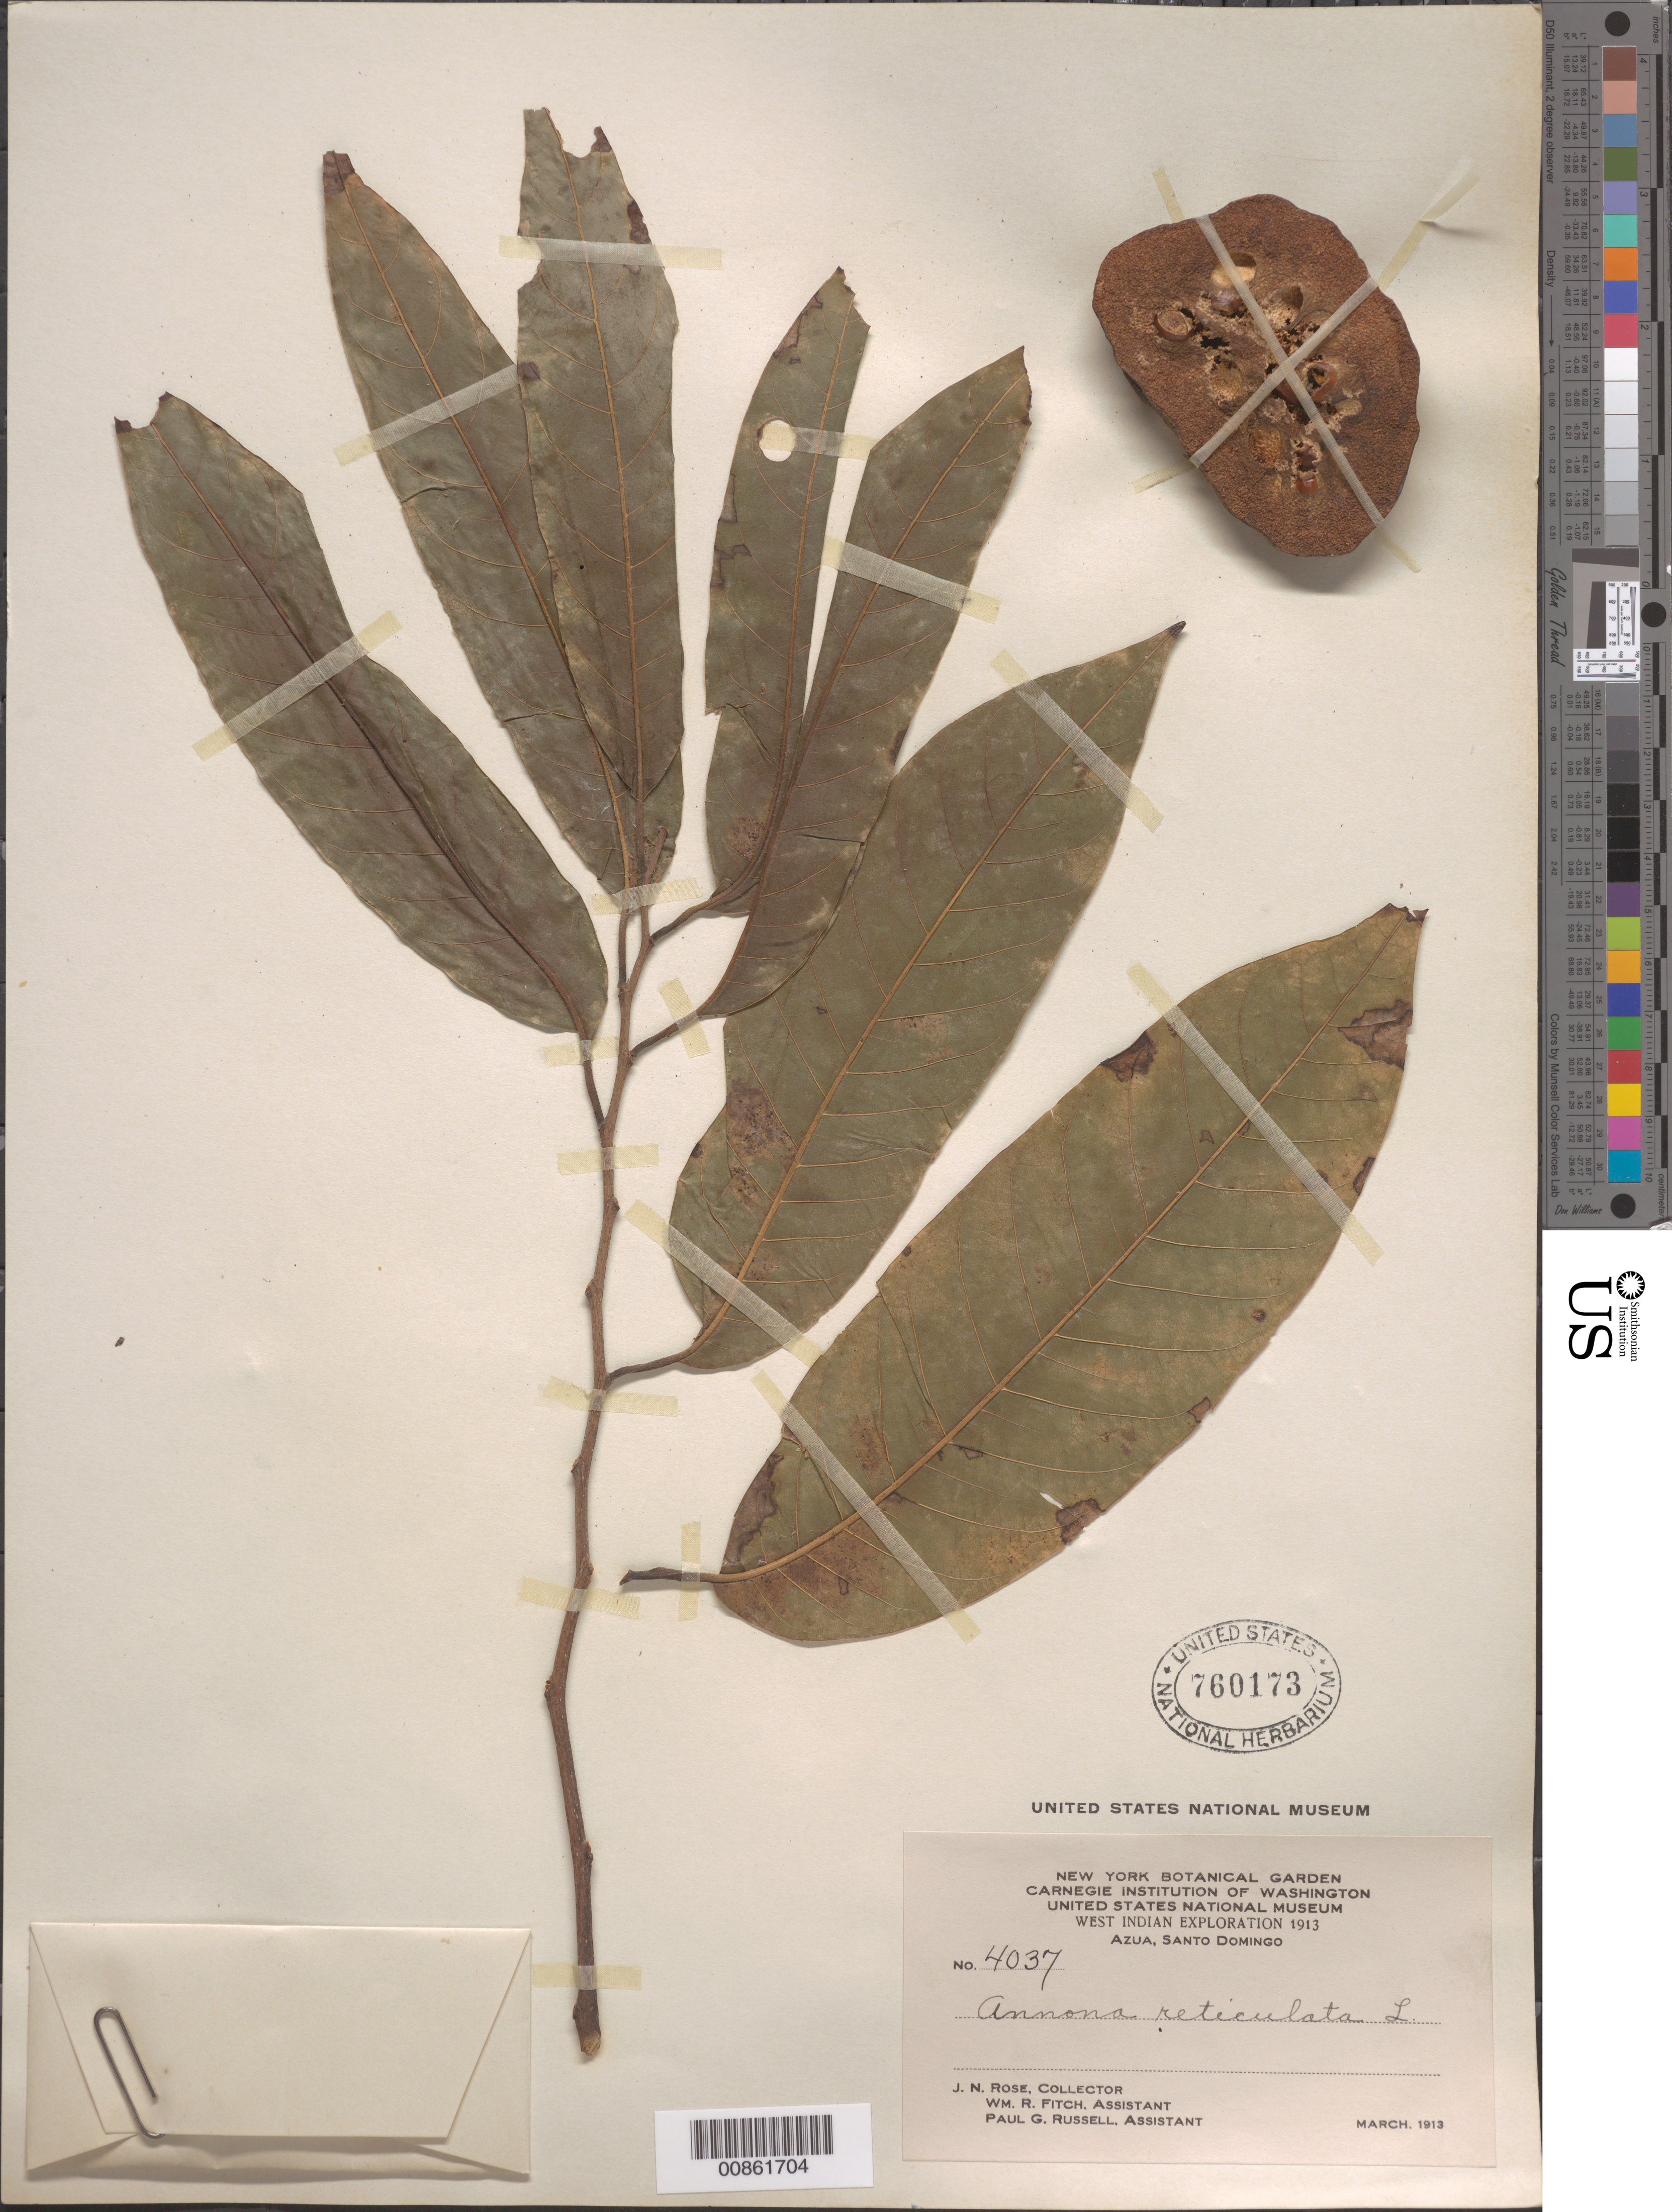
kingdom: Plantae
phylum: Tracheophyta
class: Magnoliopsida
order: Magnoliales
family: Annonaceae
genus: Annona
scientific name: Annona reticulata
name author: L.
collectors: J. N. Rose, W. R. Fitch & P. G. Russell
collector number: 4037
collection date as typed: Mar 1913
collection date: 1913-03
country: Dominican Republic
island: Hispaniola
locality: Azua, Santo Domingo.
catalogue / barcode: US 760173